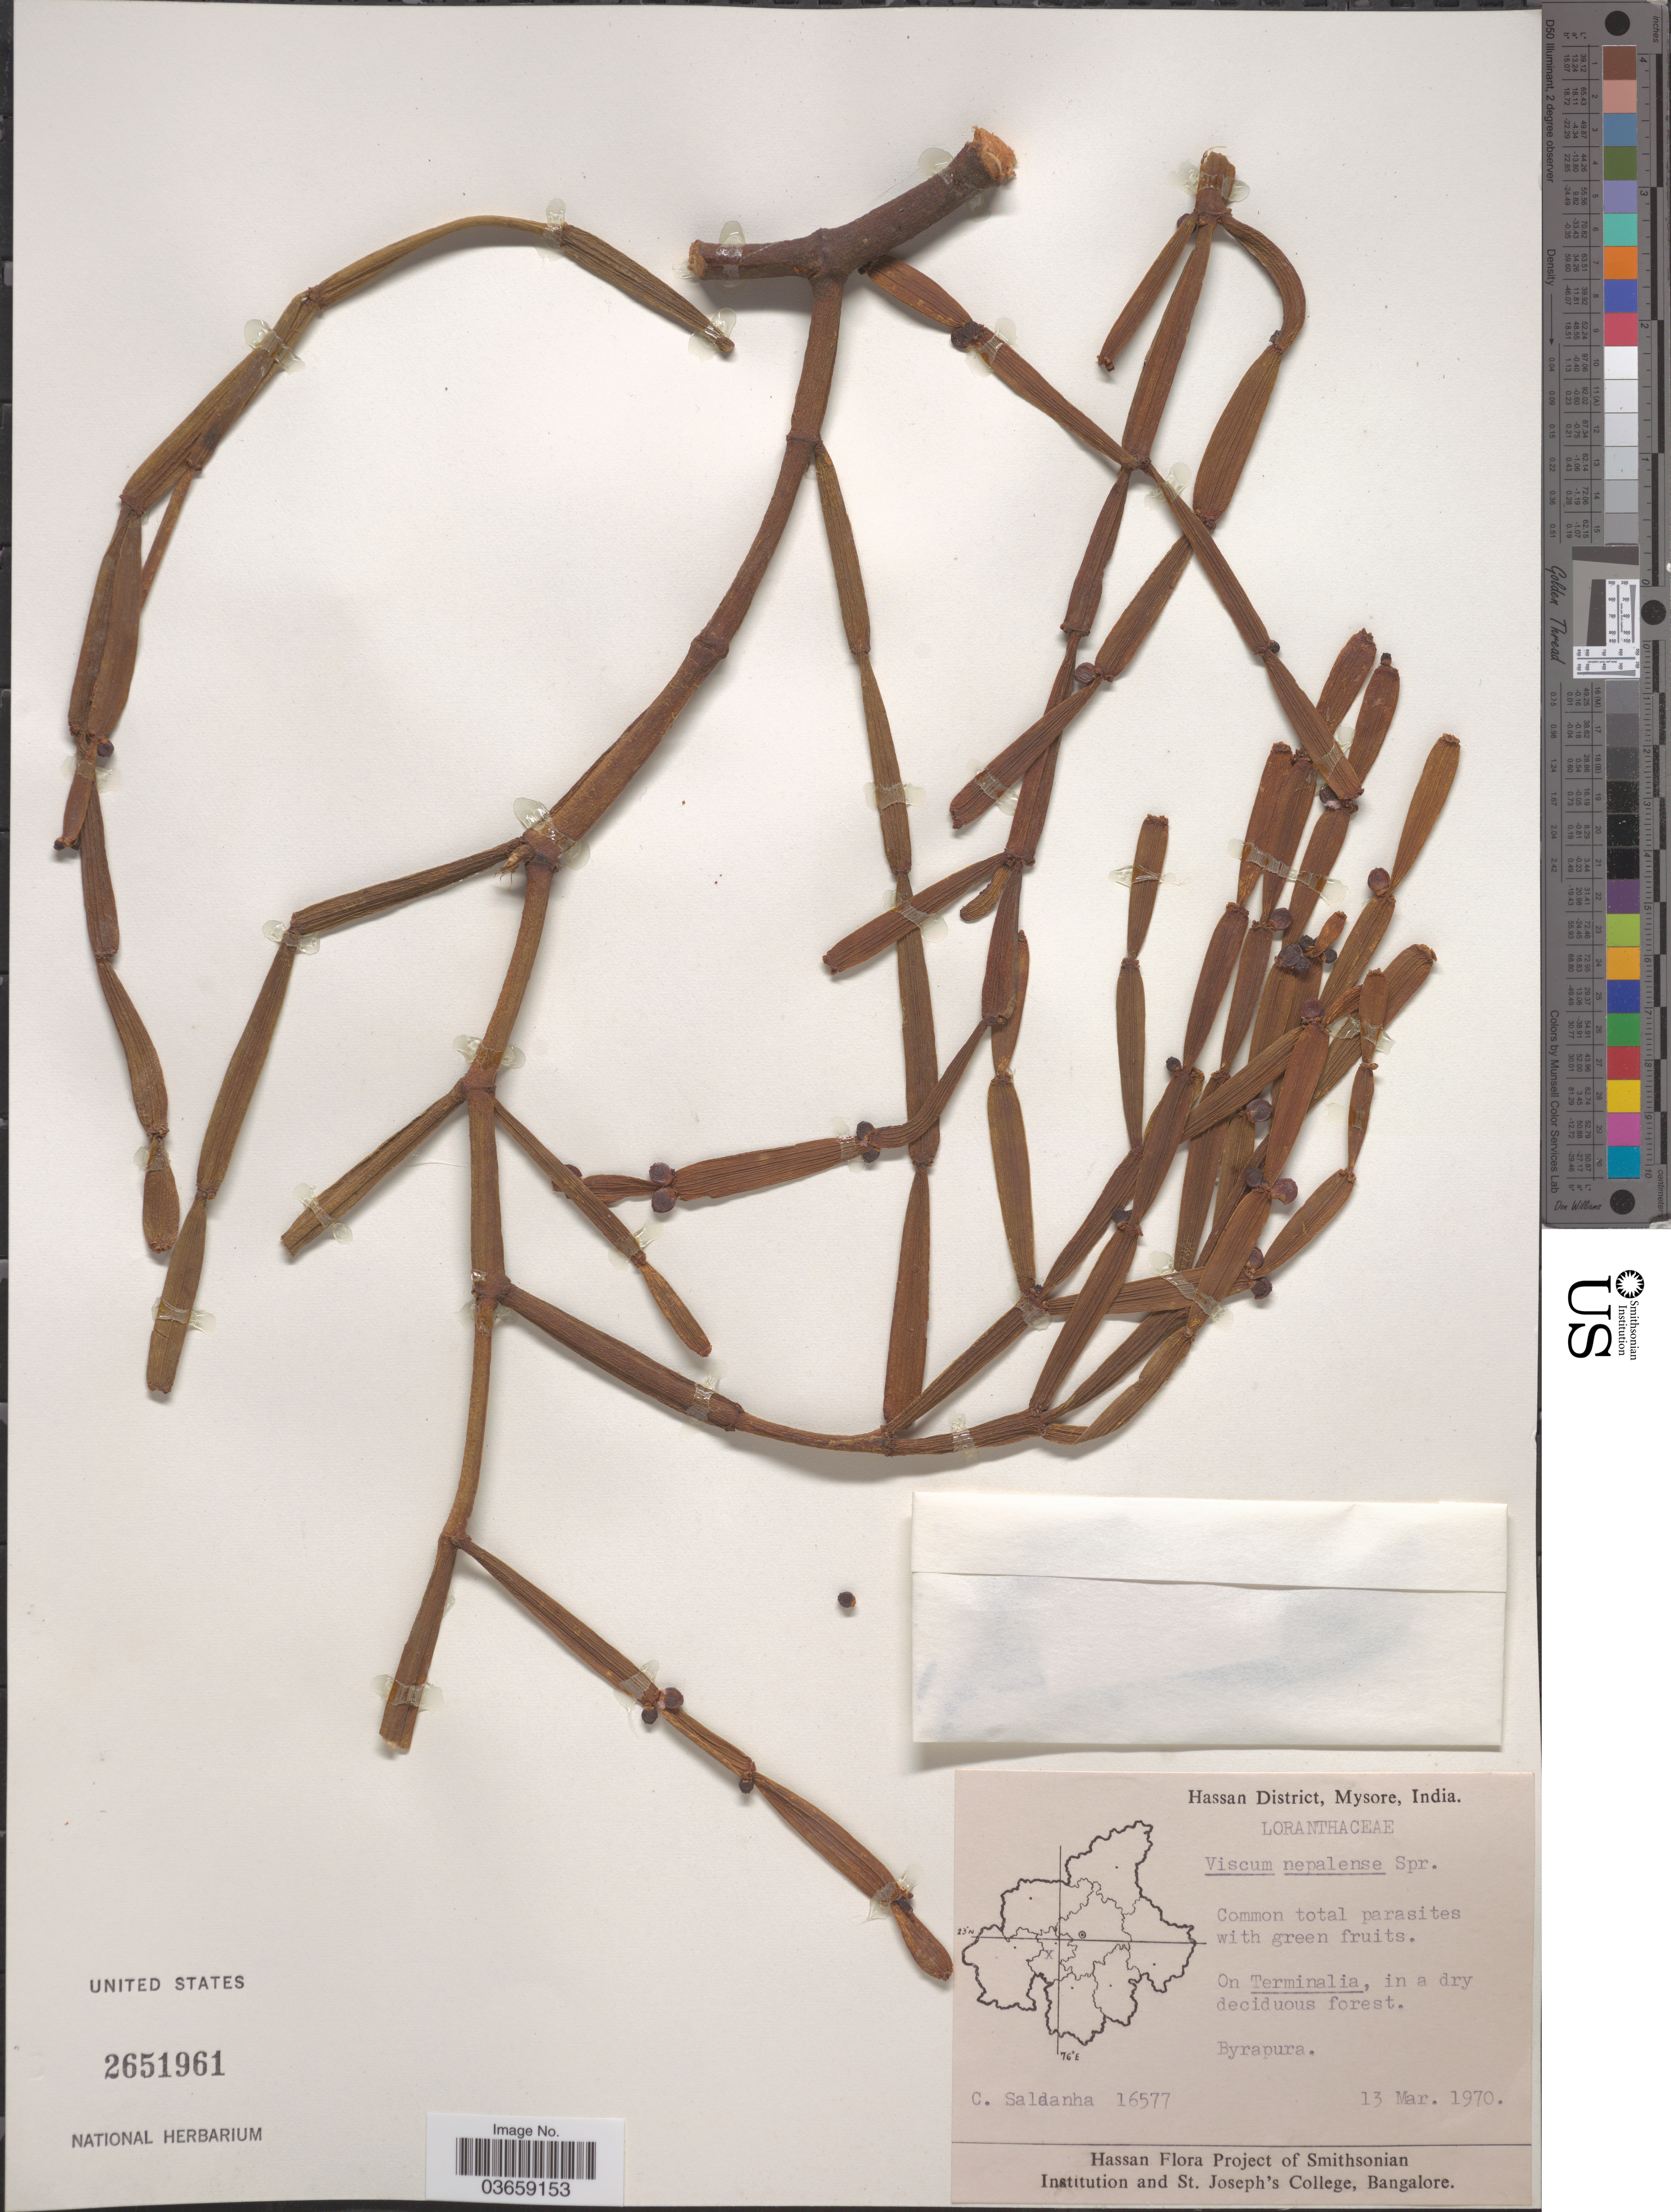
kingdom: Plantae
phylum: Tracheophyta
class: Magnoliopsida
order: Santalales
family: Viscaceae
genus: Viscum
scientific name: Viscum nepalense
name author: Spreng.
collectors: C. Saldanha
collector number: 16577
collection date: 1970-03-13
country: India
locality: Hassan District, Mysore. Byrapura.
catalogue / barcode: US 2651961